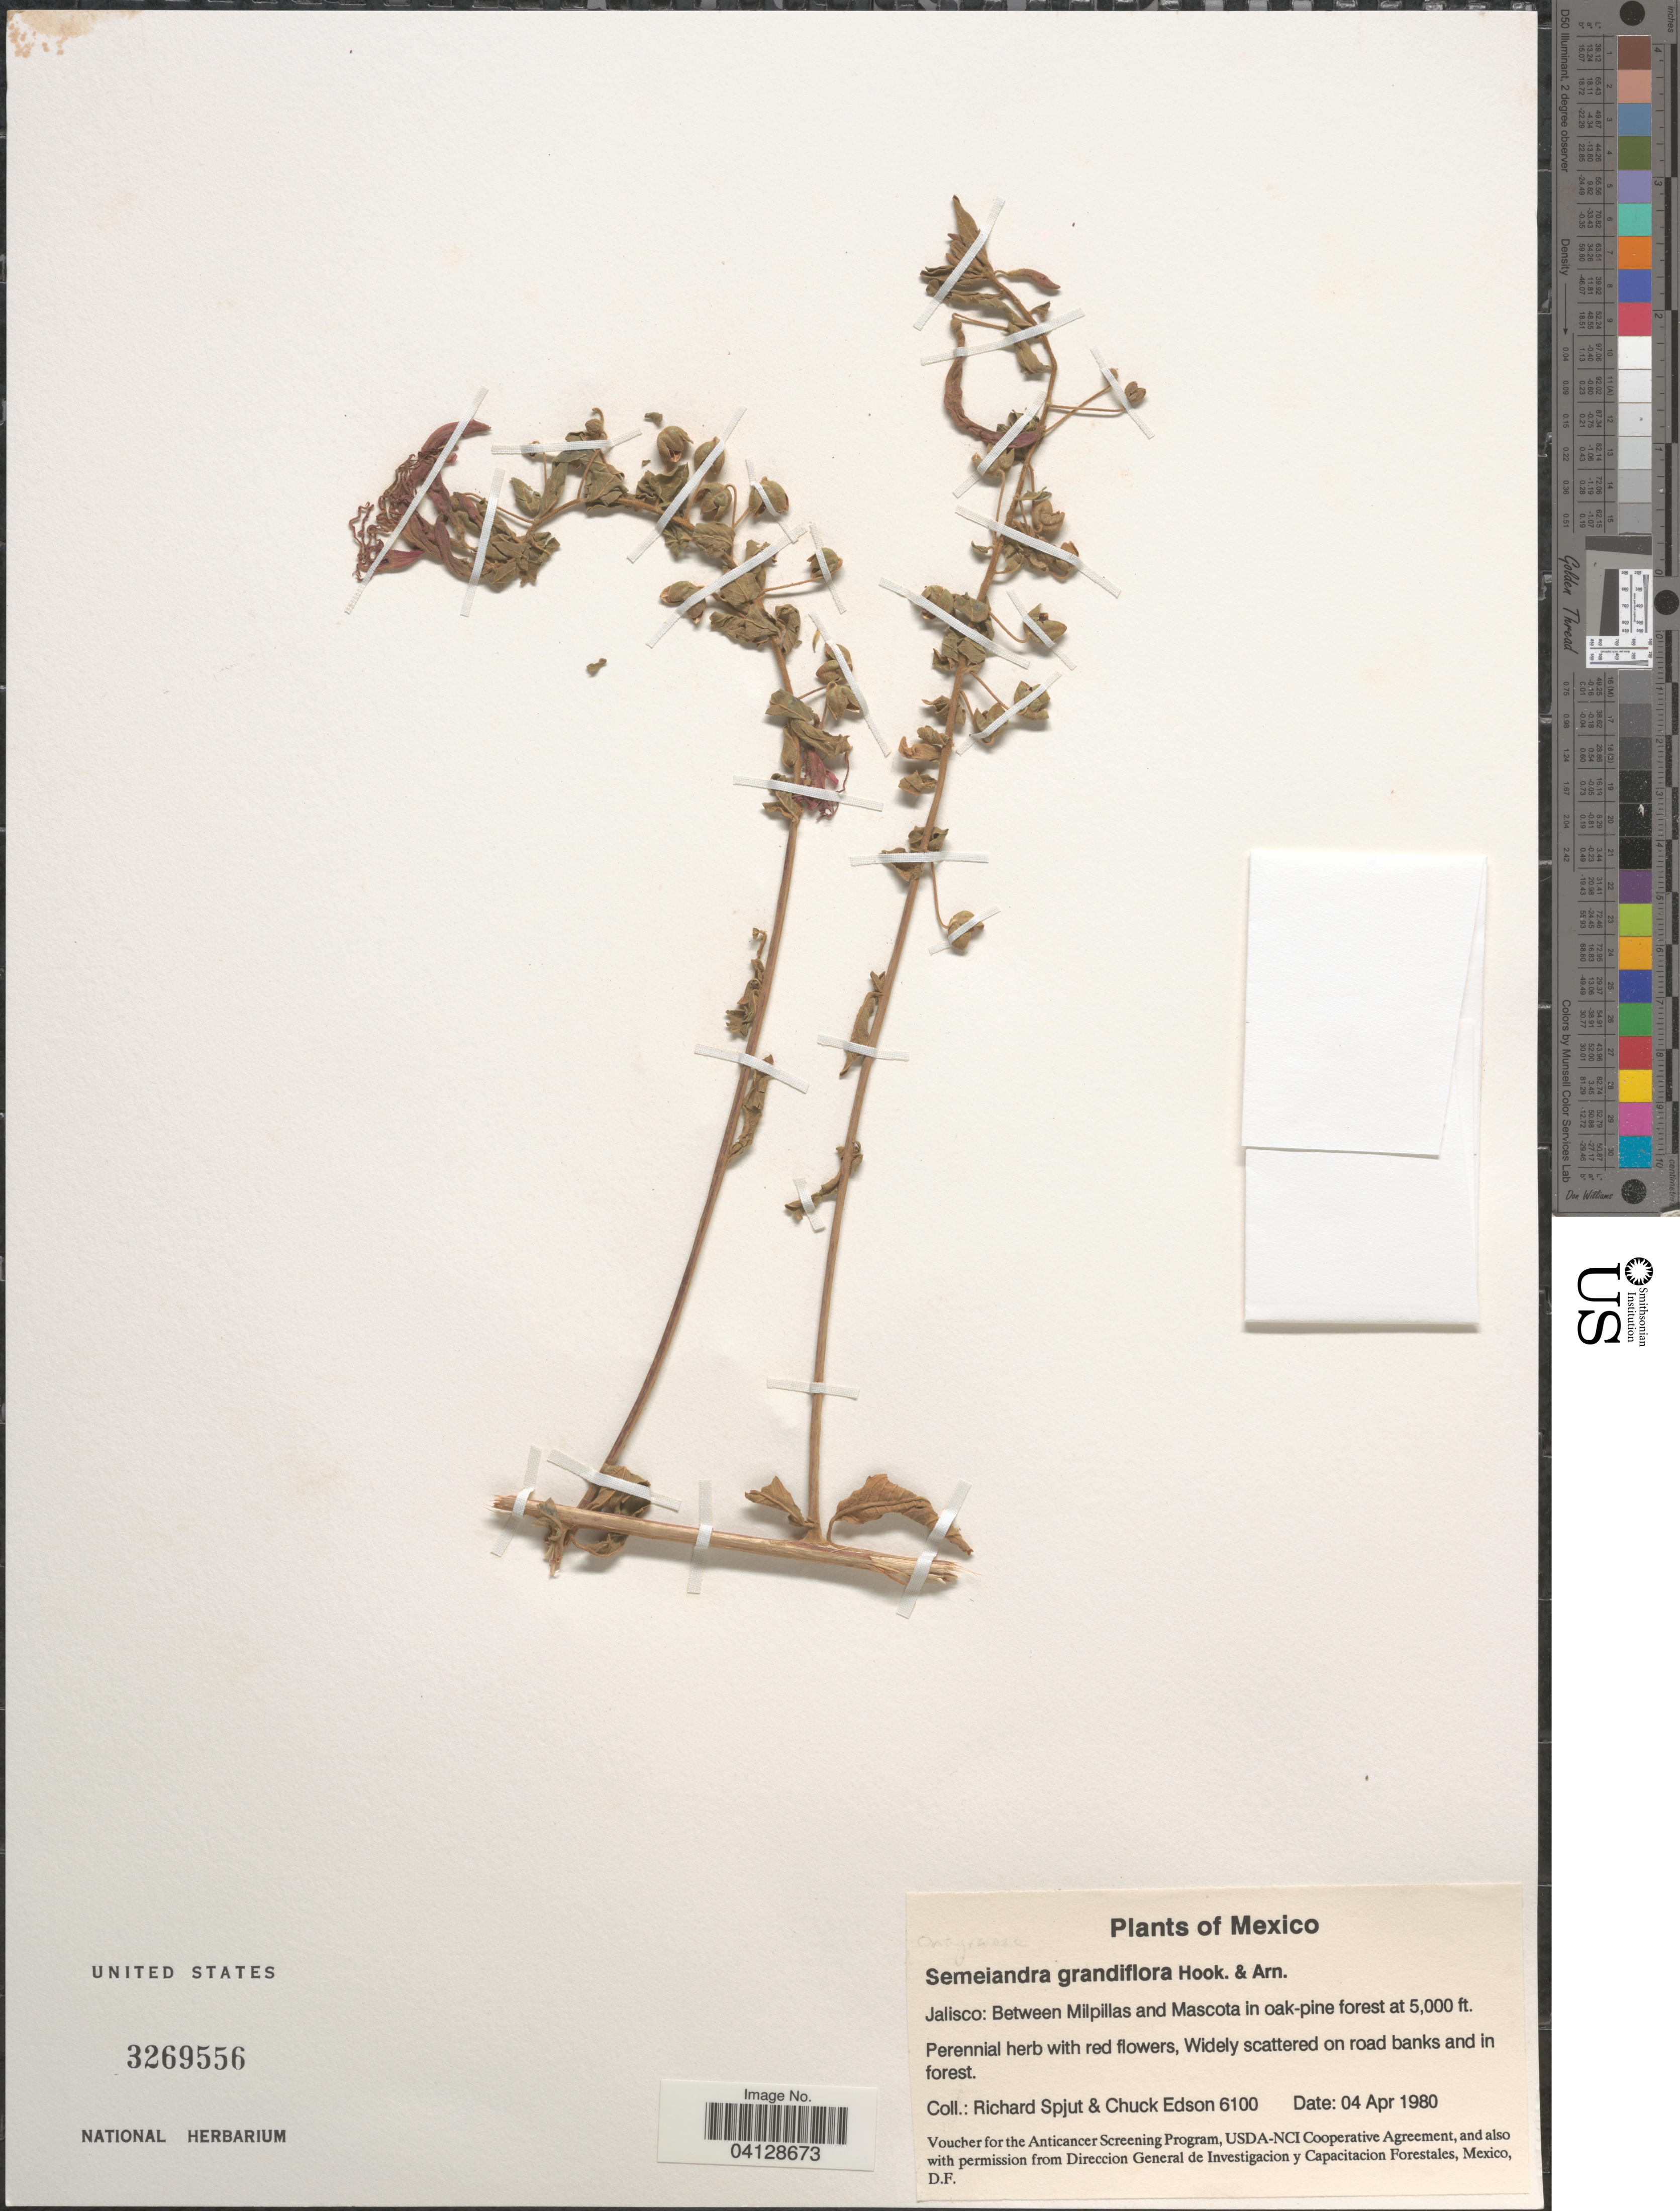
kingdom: Plantae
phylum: Tracheophyta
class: Magnoliopsida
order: Myrtales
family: Onagraceae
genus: Lopezia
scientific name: Lopezia semeiandra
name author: Plitmann et al.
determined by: Wagner, W. L., (BOT), Smithsonian Institution - National Museum of Natural History (UNITED STATES)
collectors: R. Spjut & C. Edson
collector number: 6100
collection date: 1980-04-04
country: Mexico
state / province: Jalisco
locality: Between Milpillas and Mascota in oak-pine forest.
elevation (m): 1524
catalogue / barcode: US 3269556